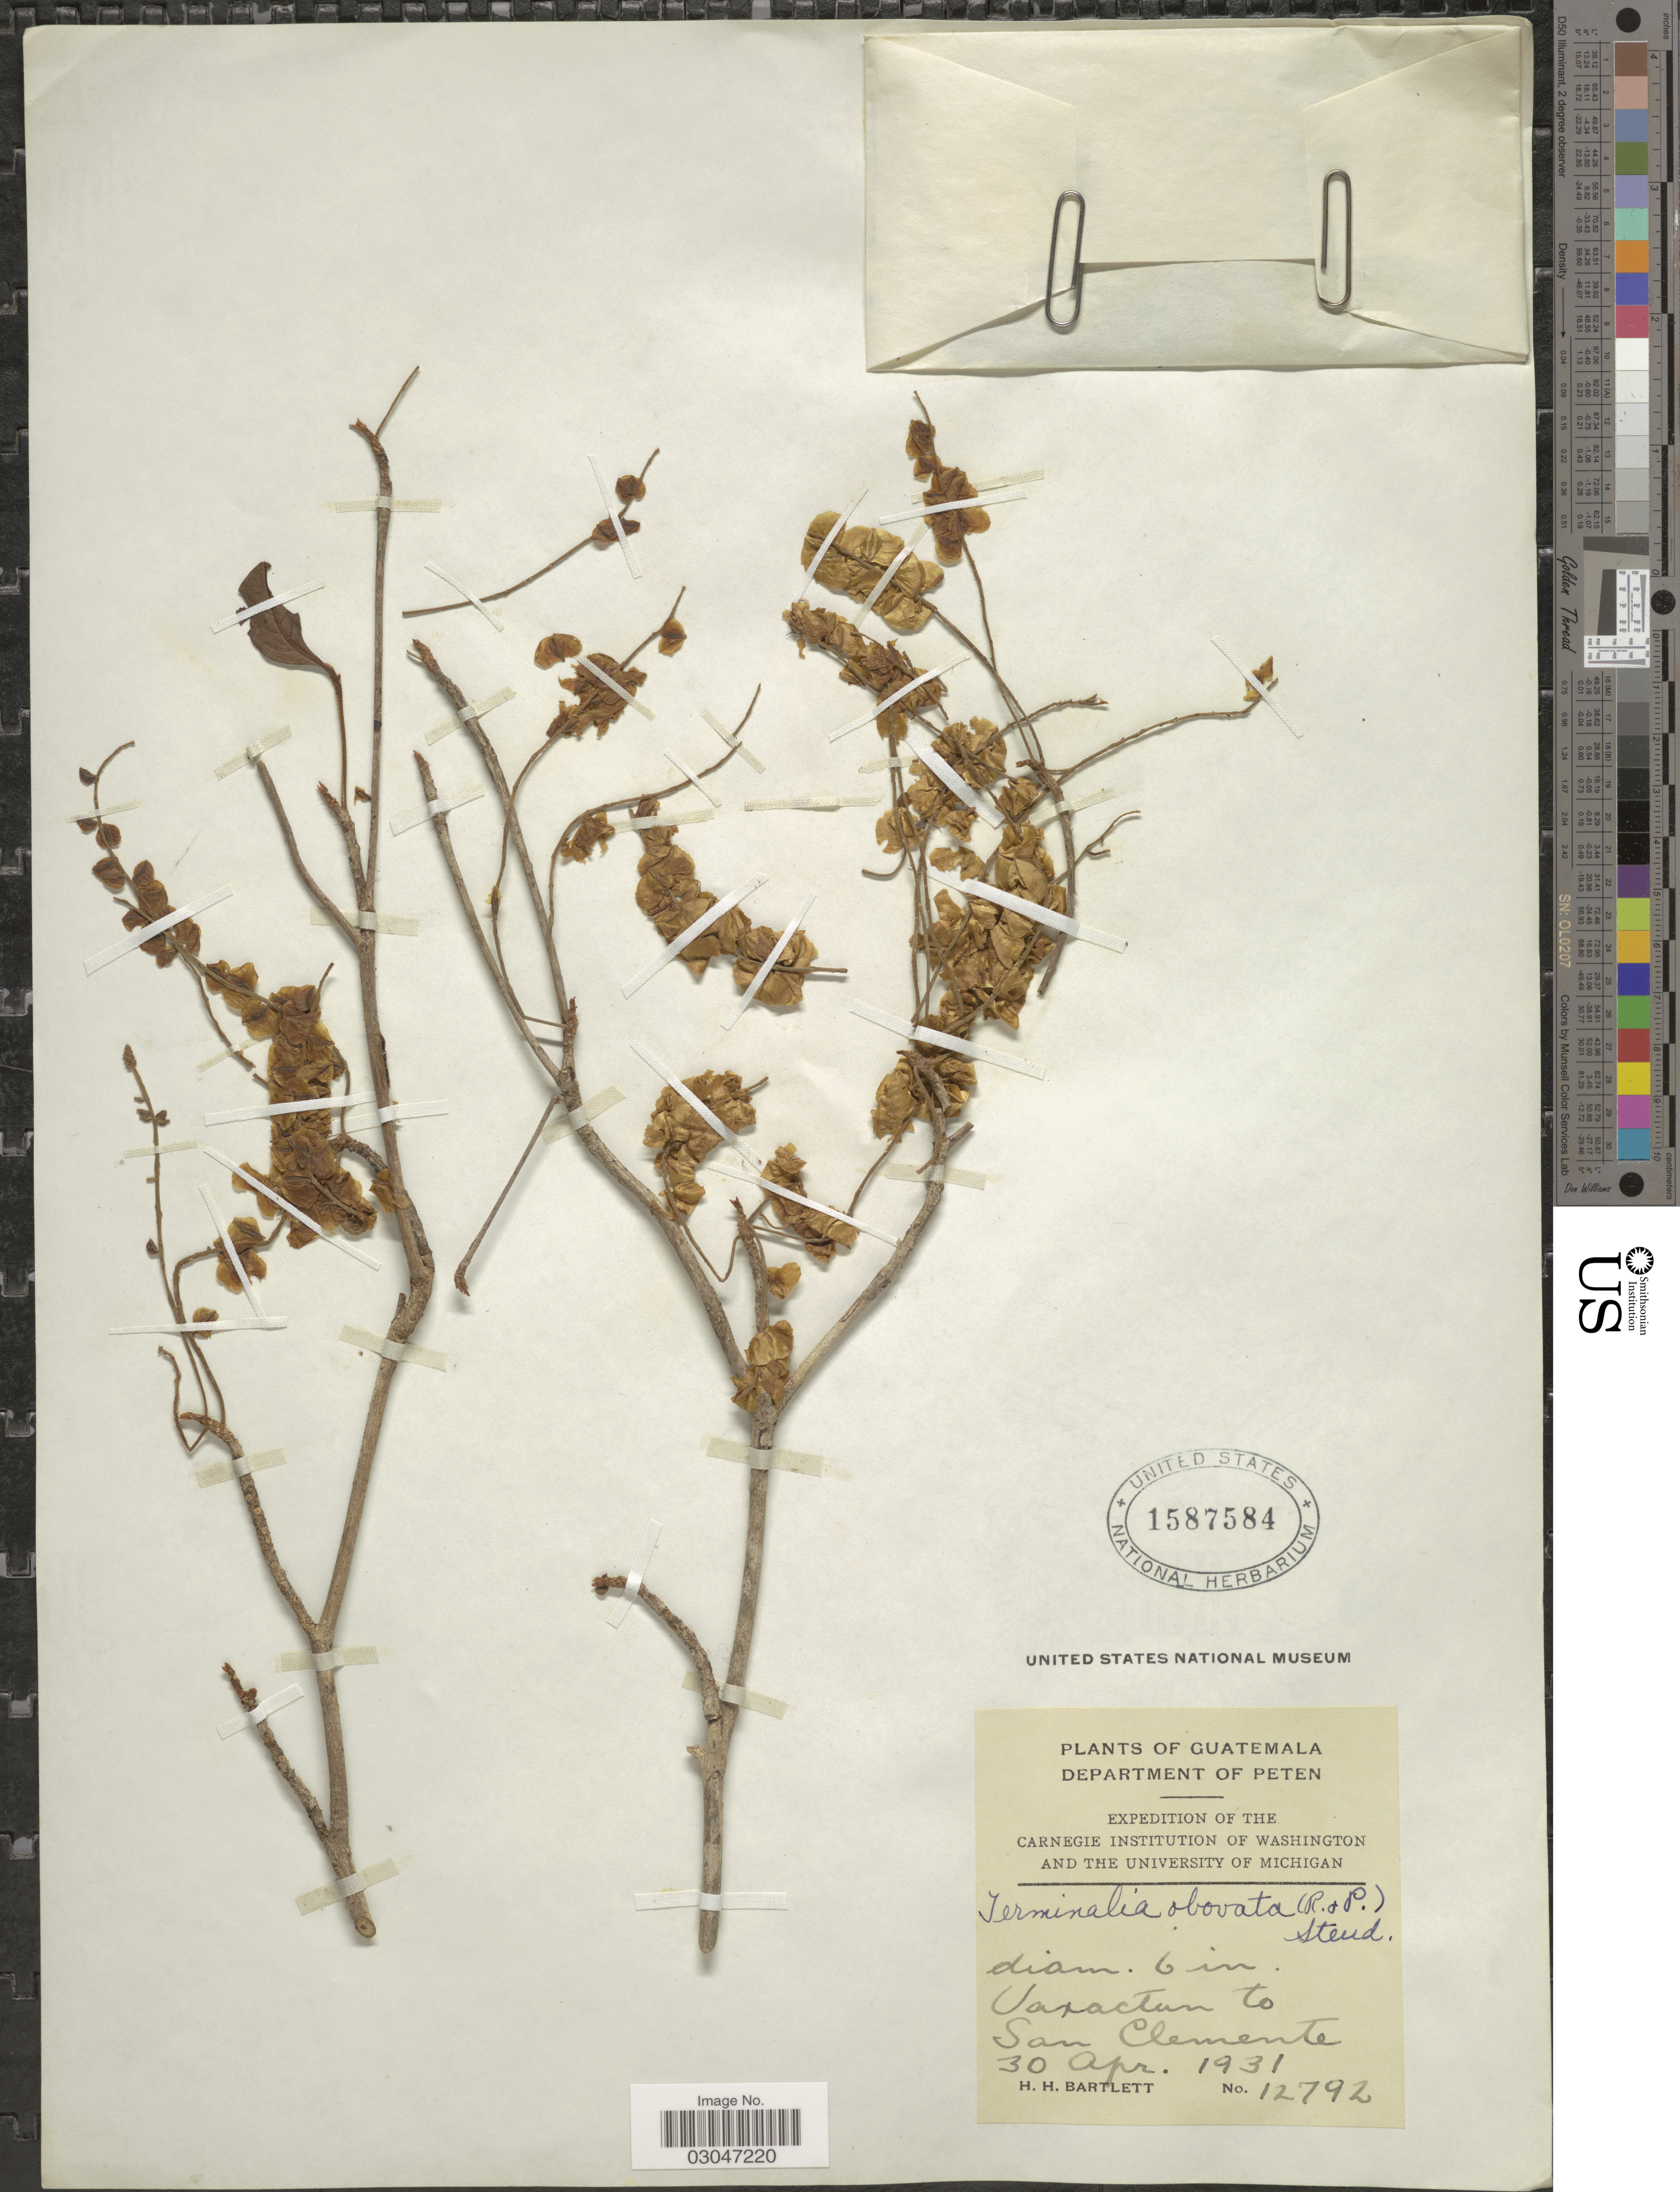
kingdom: Plantae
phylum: Tracheophyta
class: Magnoliopsida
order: Myrtales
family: Combretaceae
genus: Terminalia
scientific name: Terminalia amazonia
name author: (J.F. Gmel.) Exell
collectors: H. H. Bartlett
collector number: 12792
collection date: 1931-04-30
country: Guatemala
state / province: El Petén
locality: Department of Peten, Uaxactum to San Clemente.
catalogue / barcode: US 1587584